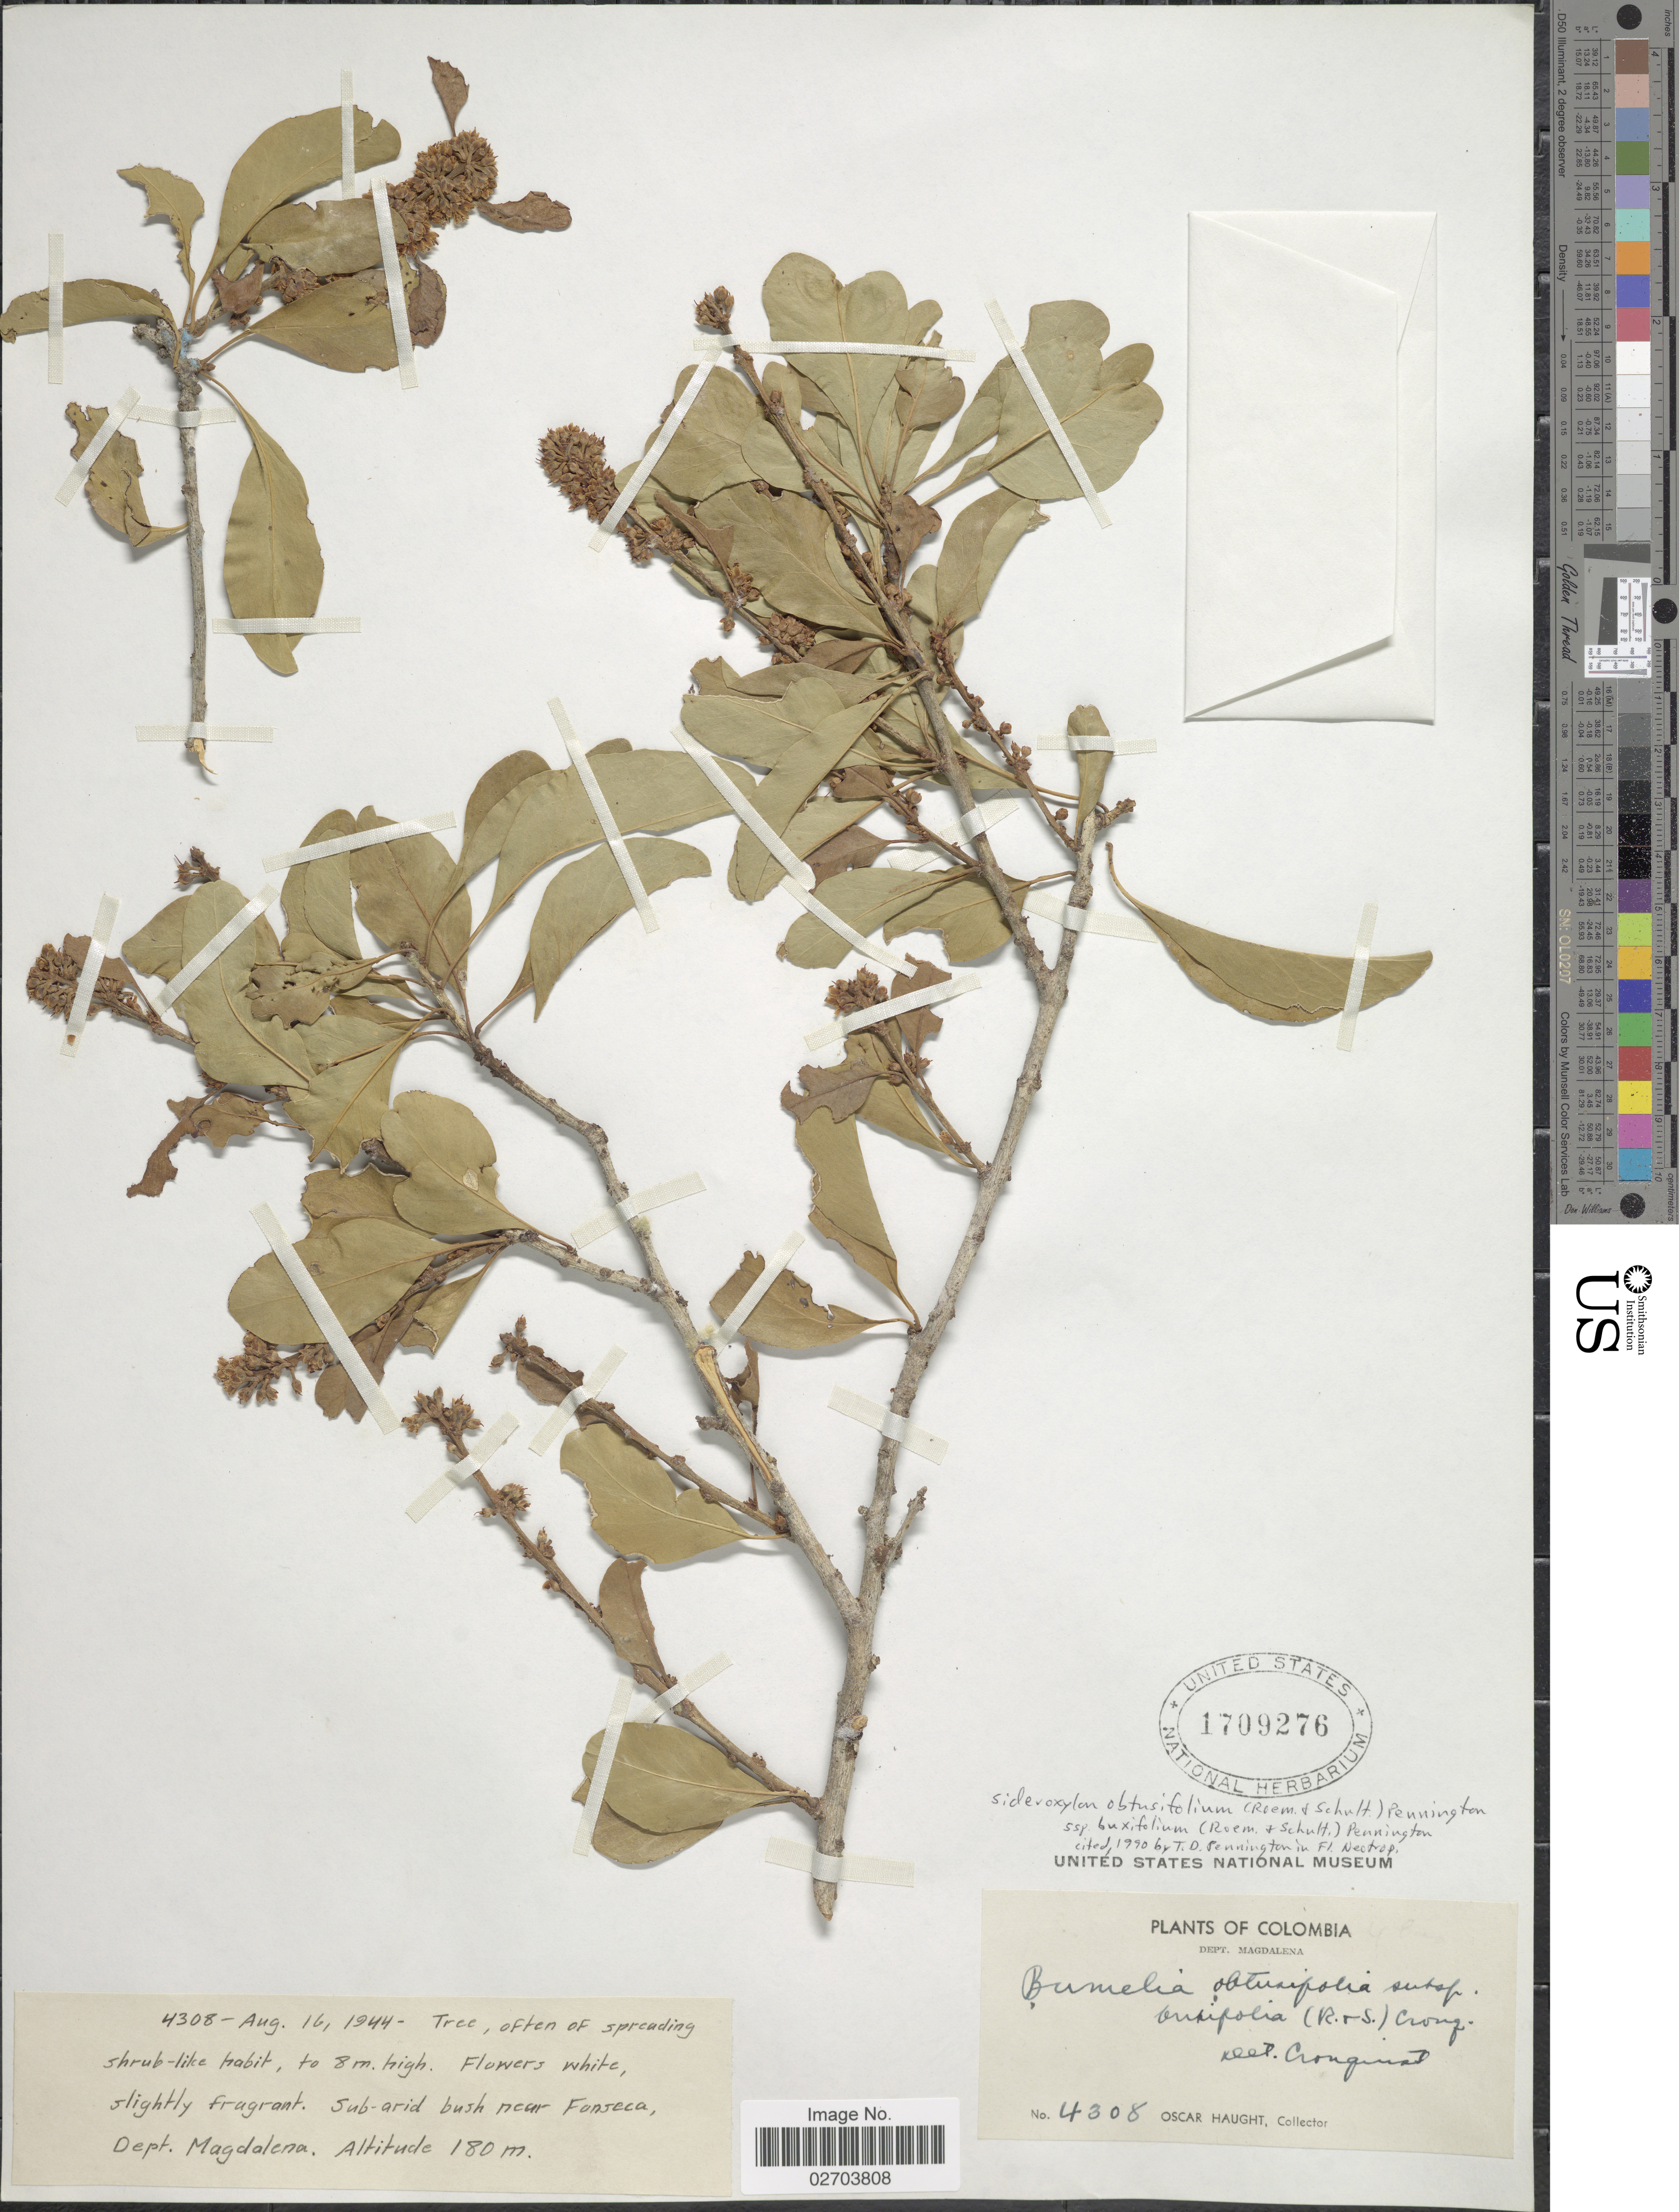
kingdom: Plantae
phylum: Tracheophyta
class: Magnoliopsida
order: Ericales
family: Sapotaceae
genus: Sideroxylon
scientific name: Sideroxylon obtusifolium subsp. buxifolium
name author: (Roem. & Schult.) T.D. Penn.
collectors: O. L. Haught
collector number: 4308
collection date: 1944-08-16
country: Colombia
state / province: Magdalena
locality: Sub-arid bush near Fonseca, Dept. Magdalena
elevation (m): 180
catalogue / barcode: US 1709276